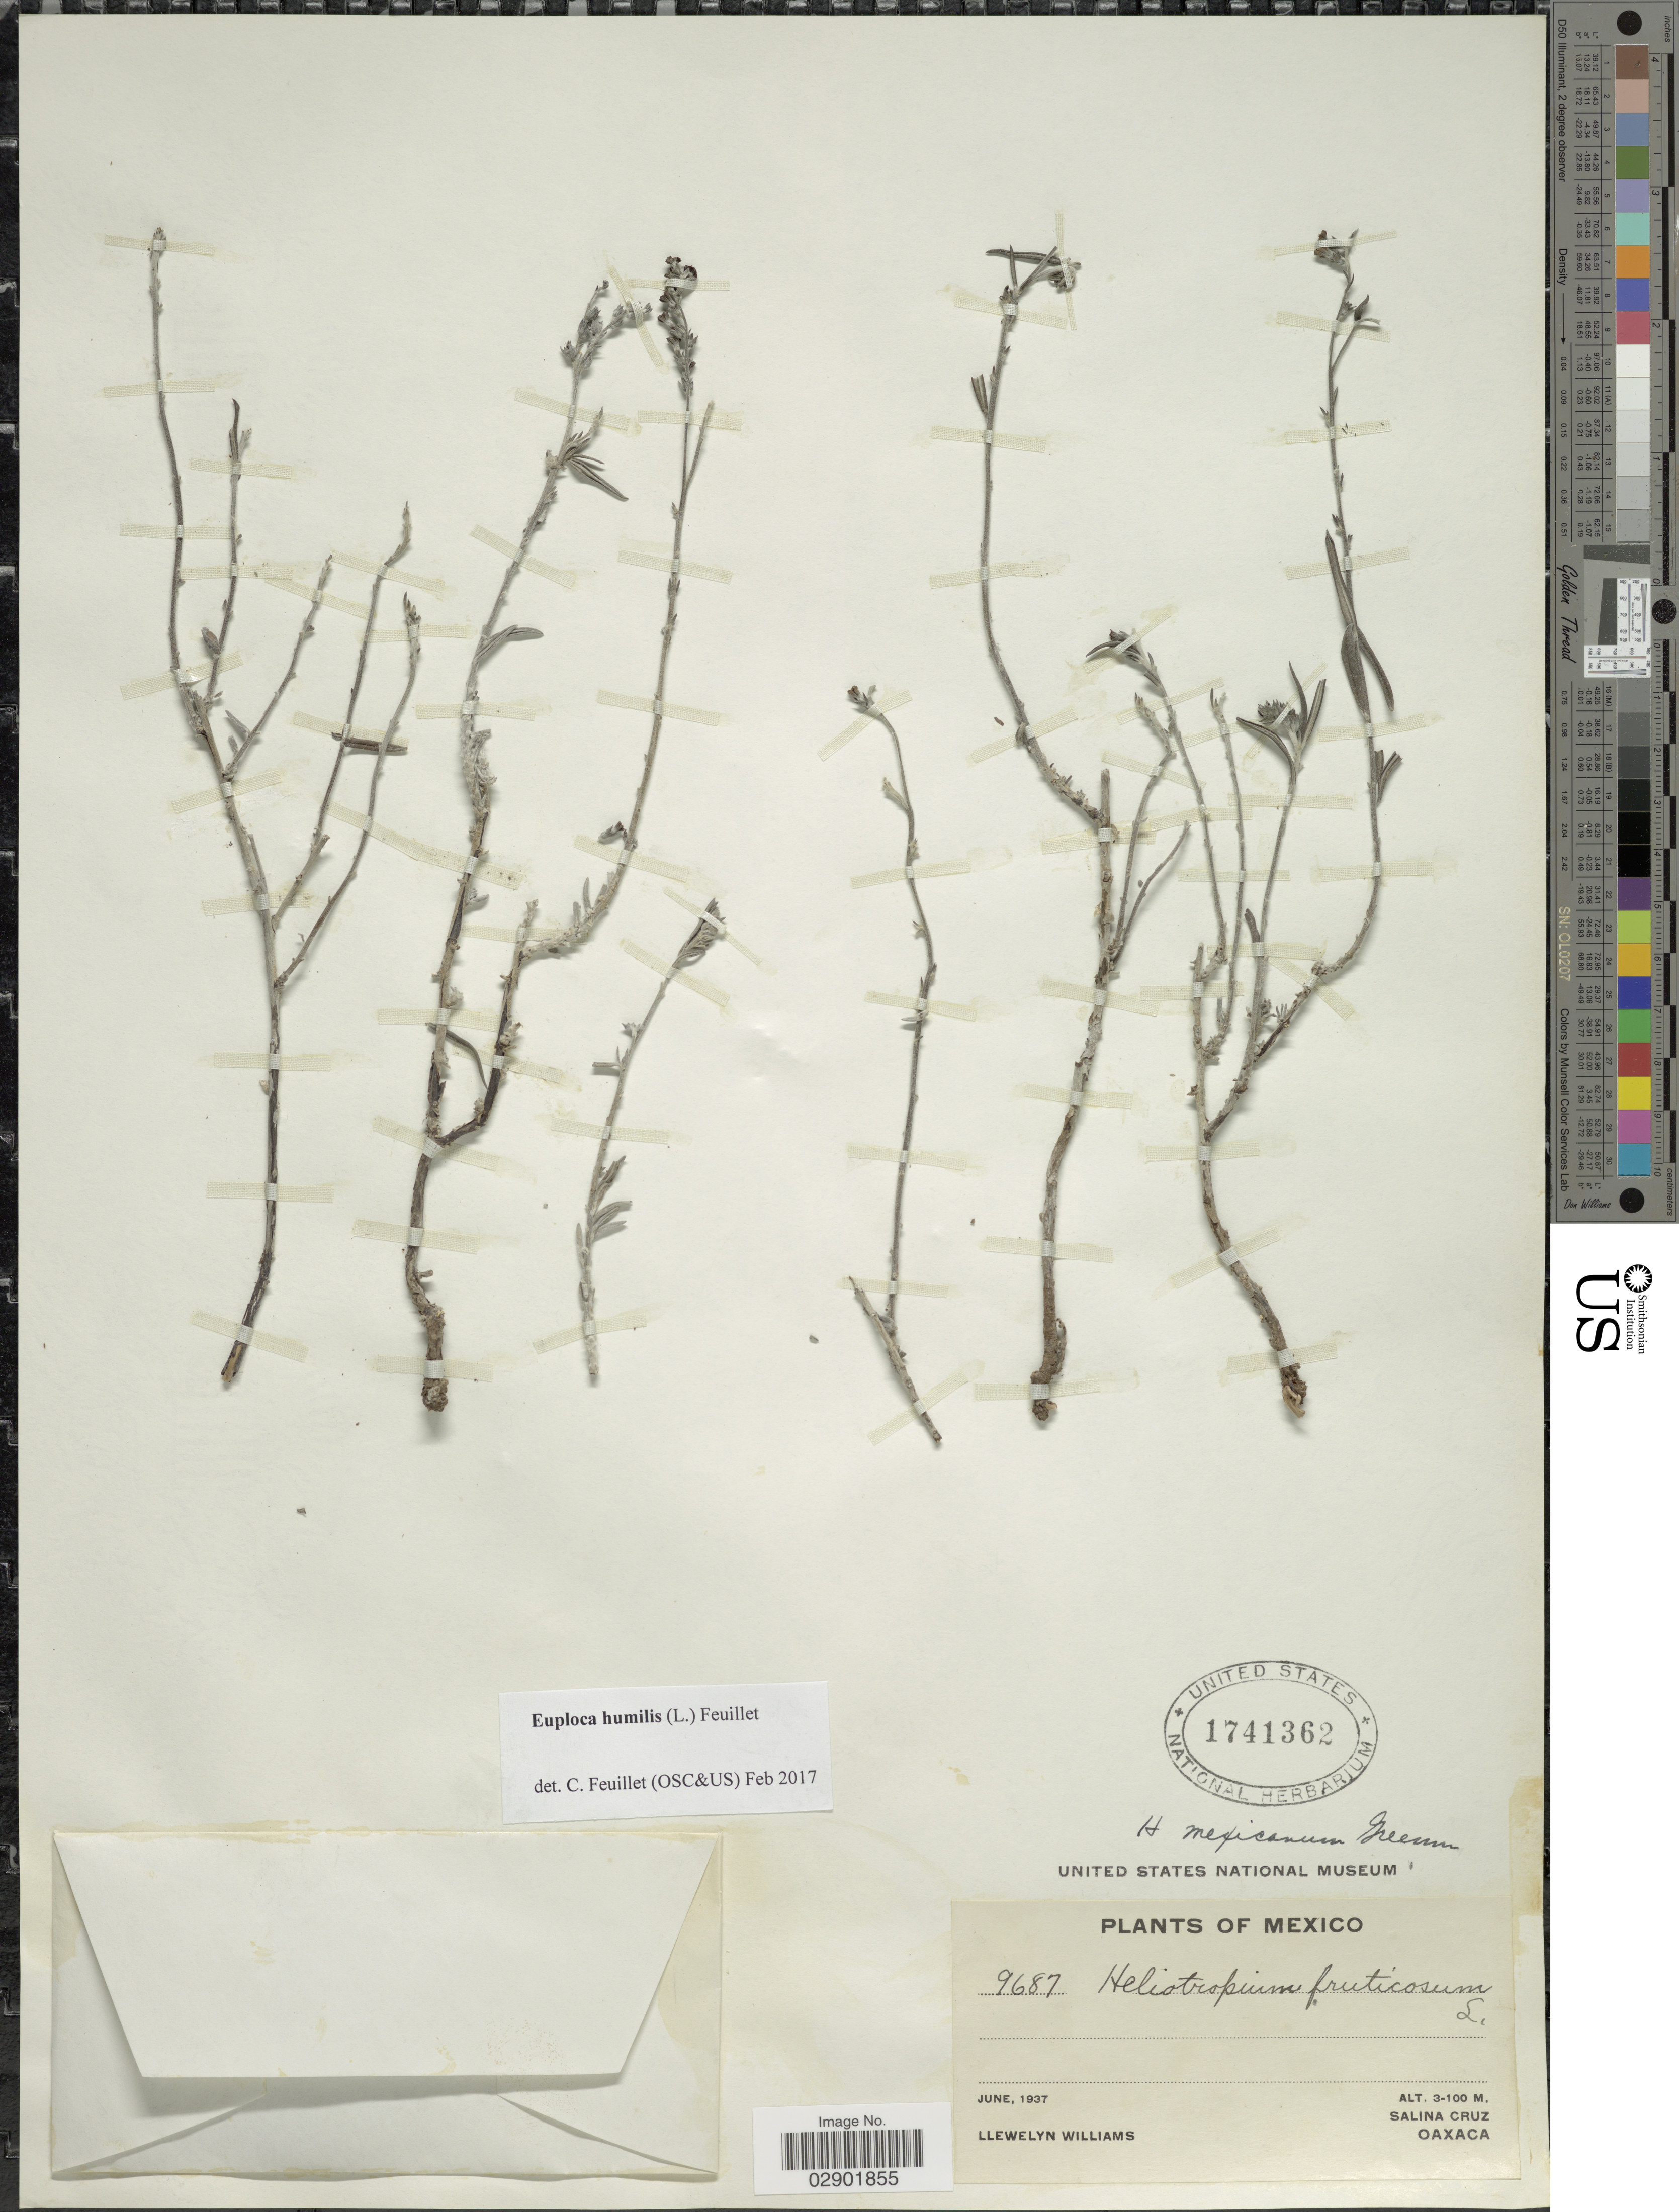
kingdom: Plantae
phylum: Tracheophyta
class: Magnoliopsida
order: Boraginales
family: Heliotropiaceae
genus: Euploca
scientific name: Euploca humilis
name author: (L.) Feuillet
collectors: Ll. Williams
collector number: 9687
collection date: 1937-06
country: Mexico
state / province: Oaxaca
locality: Salina Cruz.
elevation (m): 3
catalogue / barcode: US 1741362